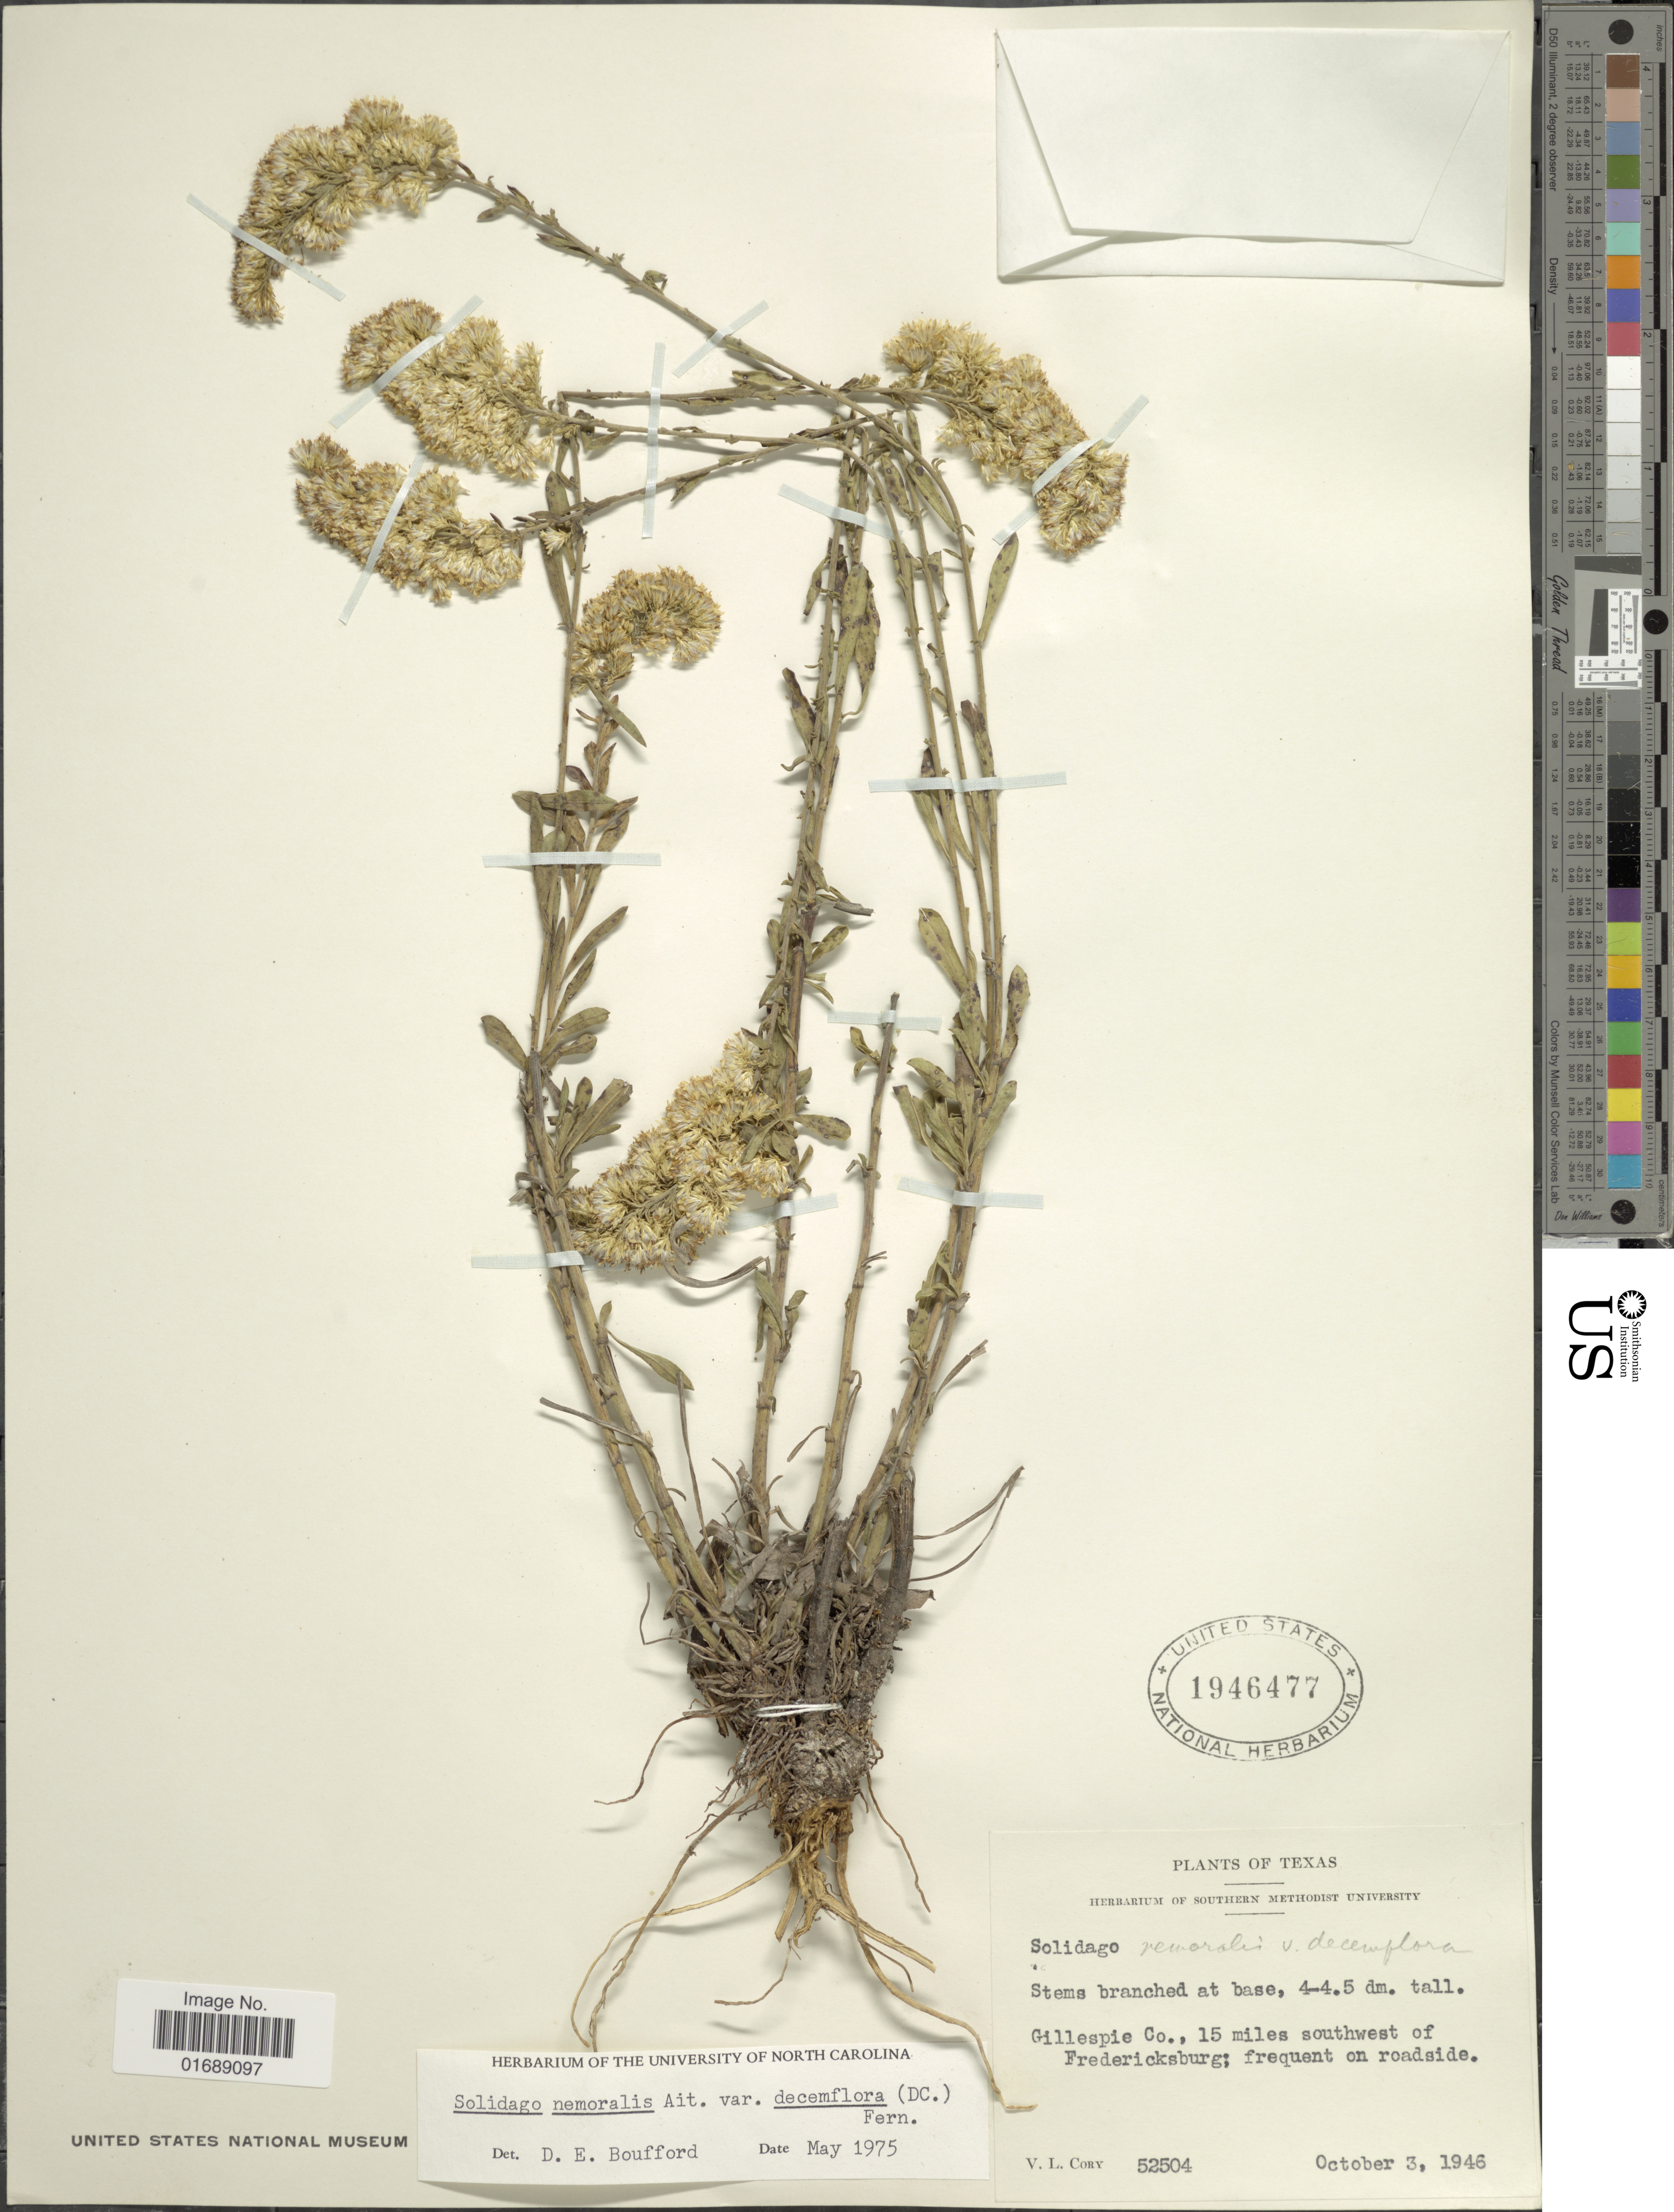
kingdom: Plantae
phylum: Tracheophyta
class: Magnoliopsida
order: Asterales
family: Asteraceae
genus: Solidago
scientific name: Solidago nemoralis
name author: Aiton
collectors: V. Cory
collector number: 52504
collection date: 1946-10-03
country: United States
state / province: Texas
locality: Gillespie Co., 15 miles southwest of Fredericksburg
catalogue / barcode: US 1946477